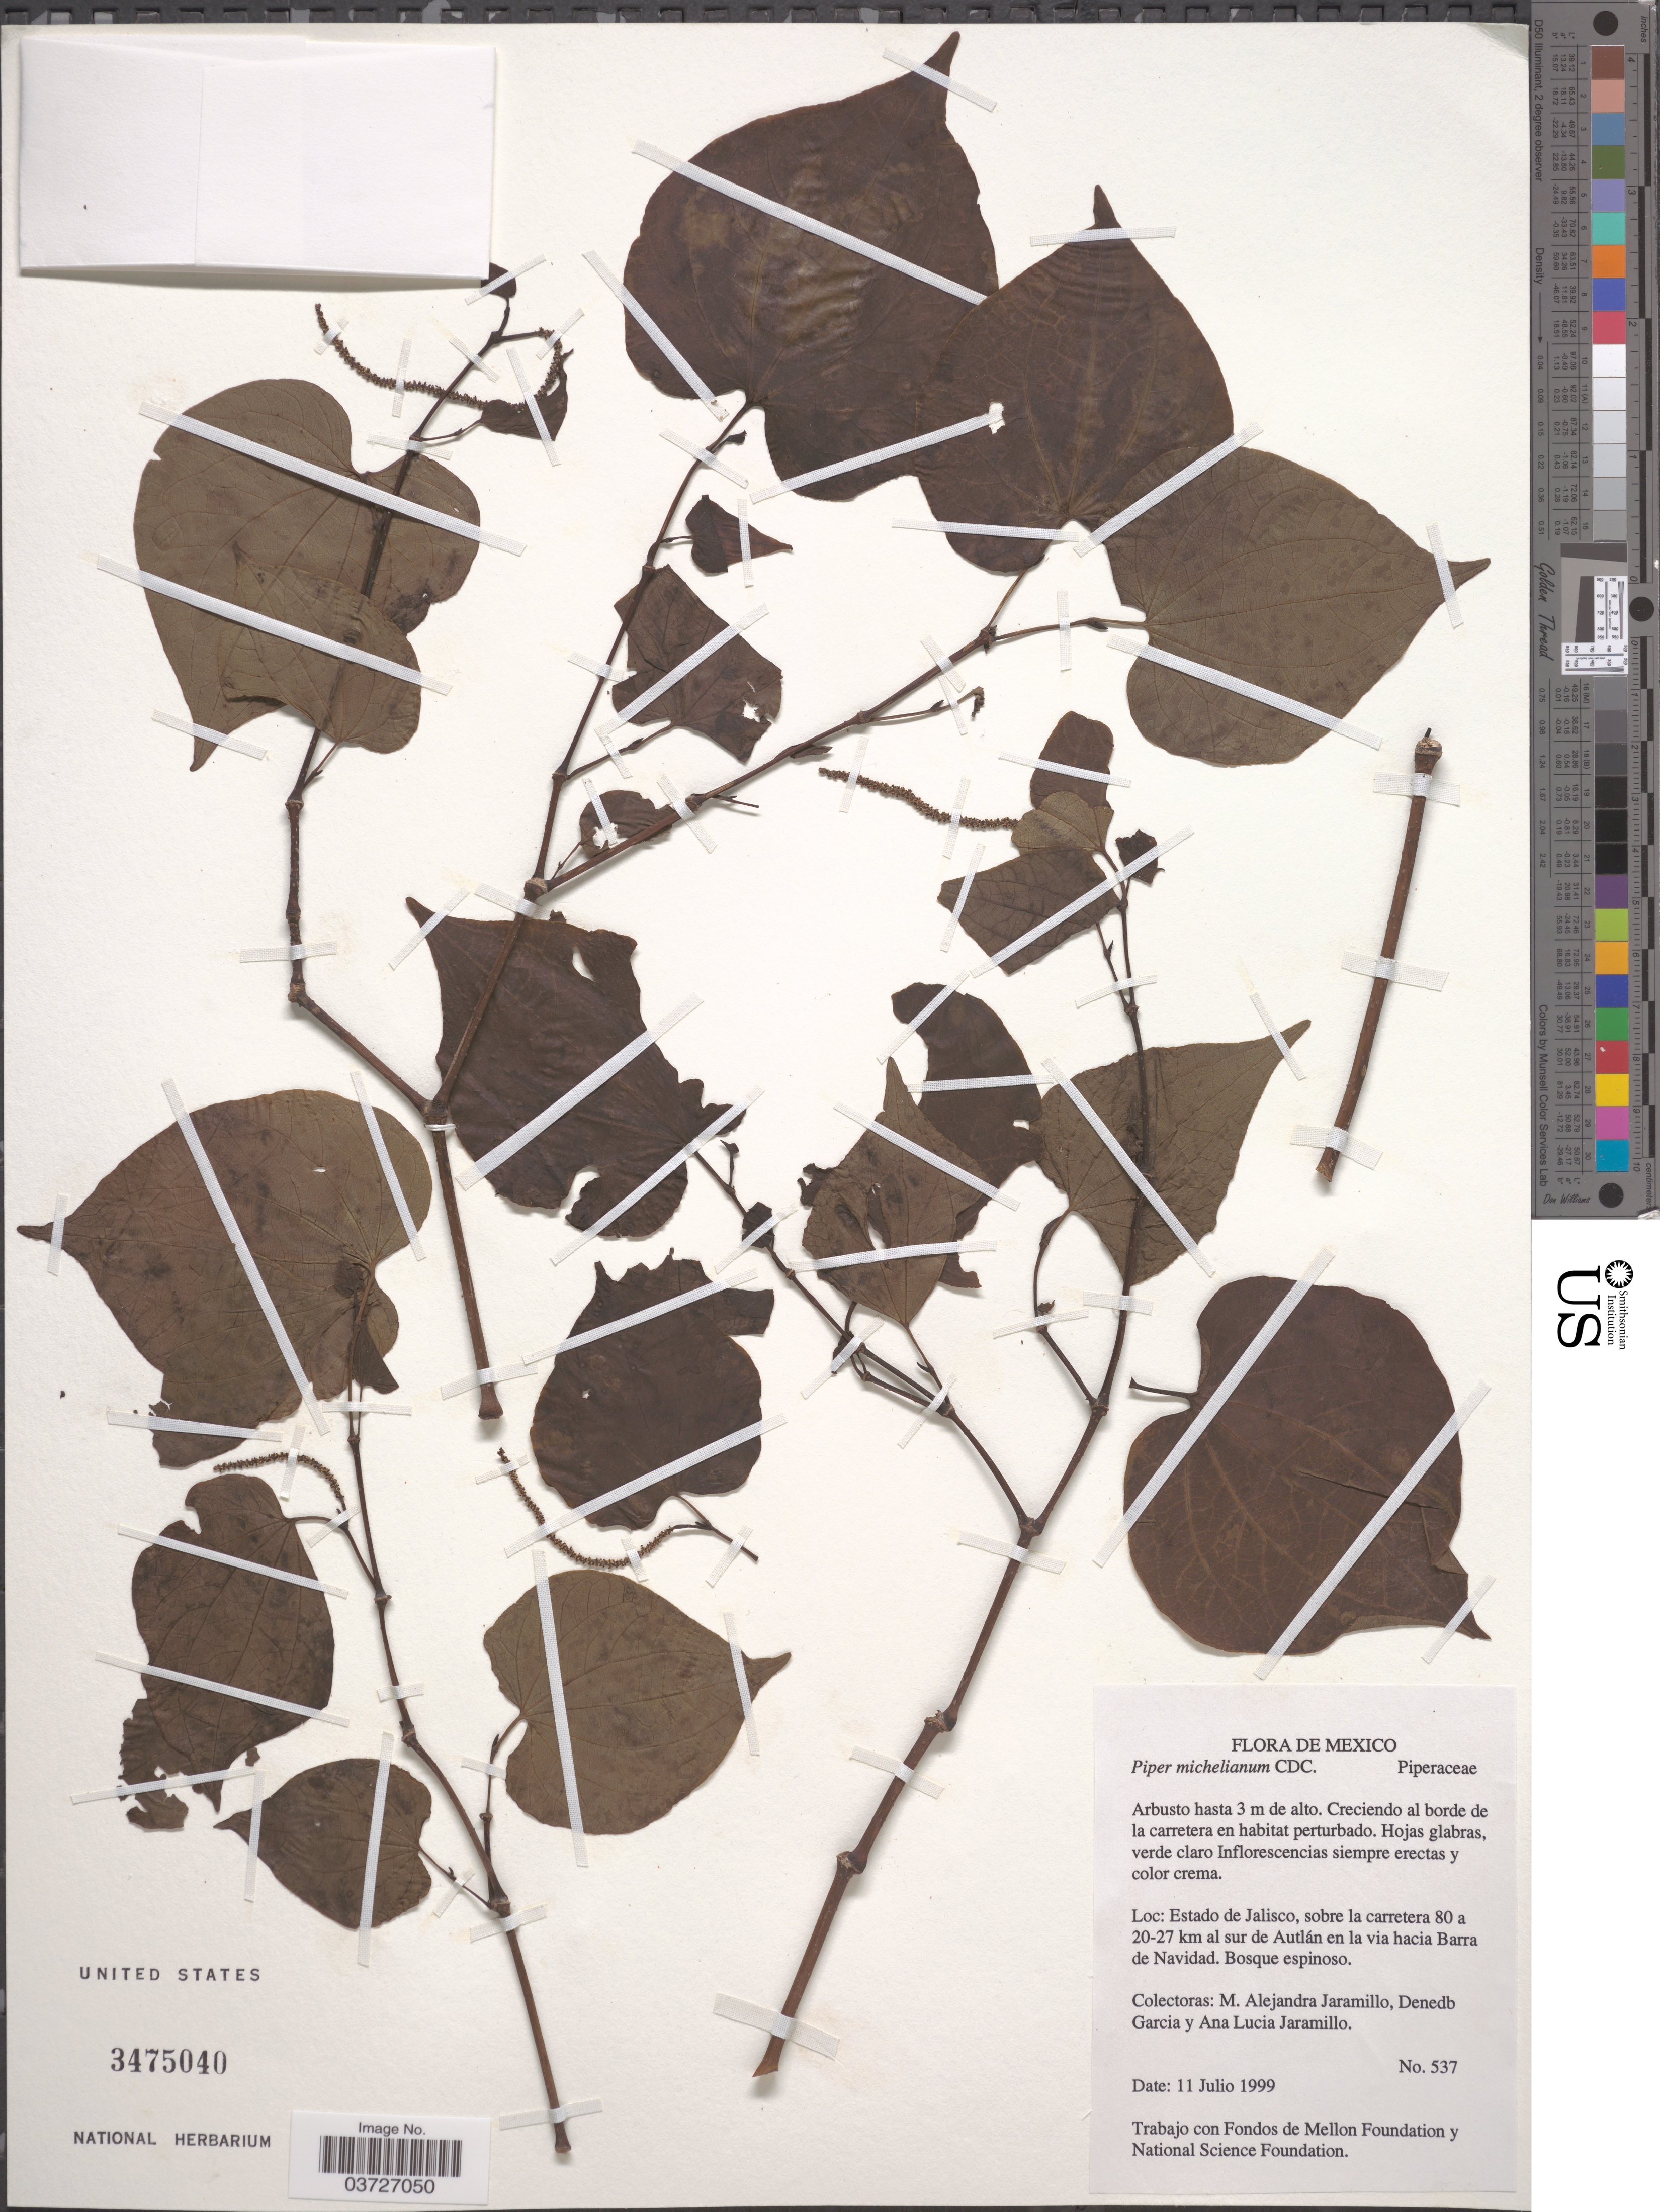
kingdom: Plantae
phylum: Tracheophyta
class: Magnoliopsida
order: Piperales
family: Piperaceae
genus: Piper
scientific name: Piper michelianum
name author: C. DC.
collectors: M. A. Jaramillo, D. Garcia & A. Jaramillo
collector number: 537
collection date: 1999-07-11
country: Mexico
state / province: Jalisco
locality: Sobre la carretera 80 a 20-27 km al sur de Autlán en la via hacia Barra de Navidad.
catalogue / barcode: US 3475040